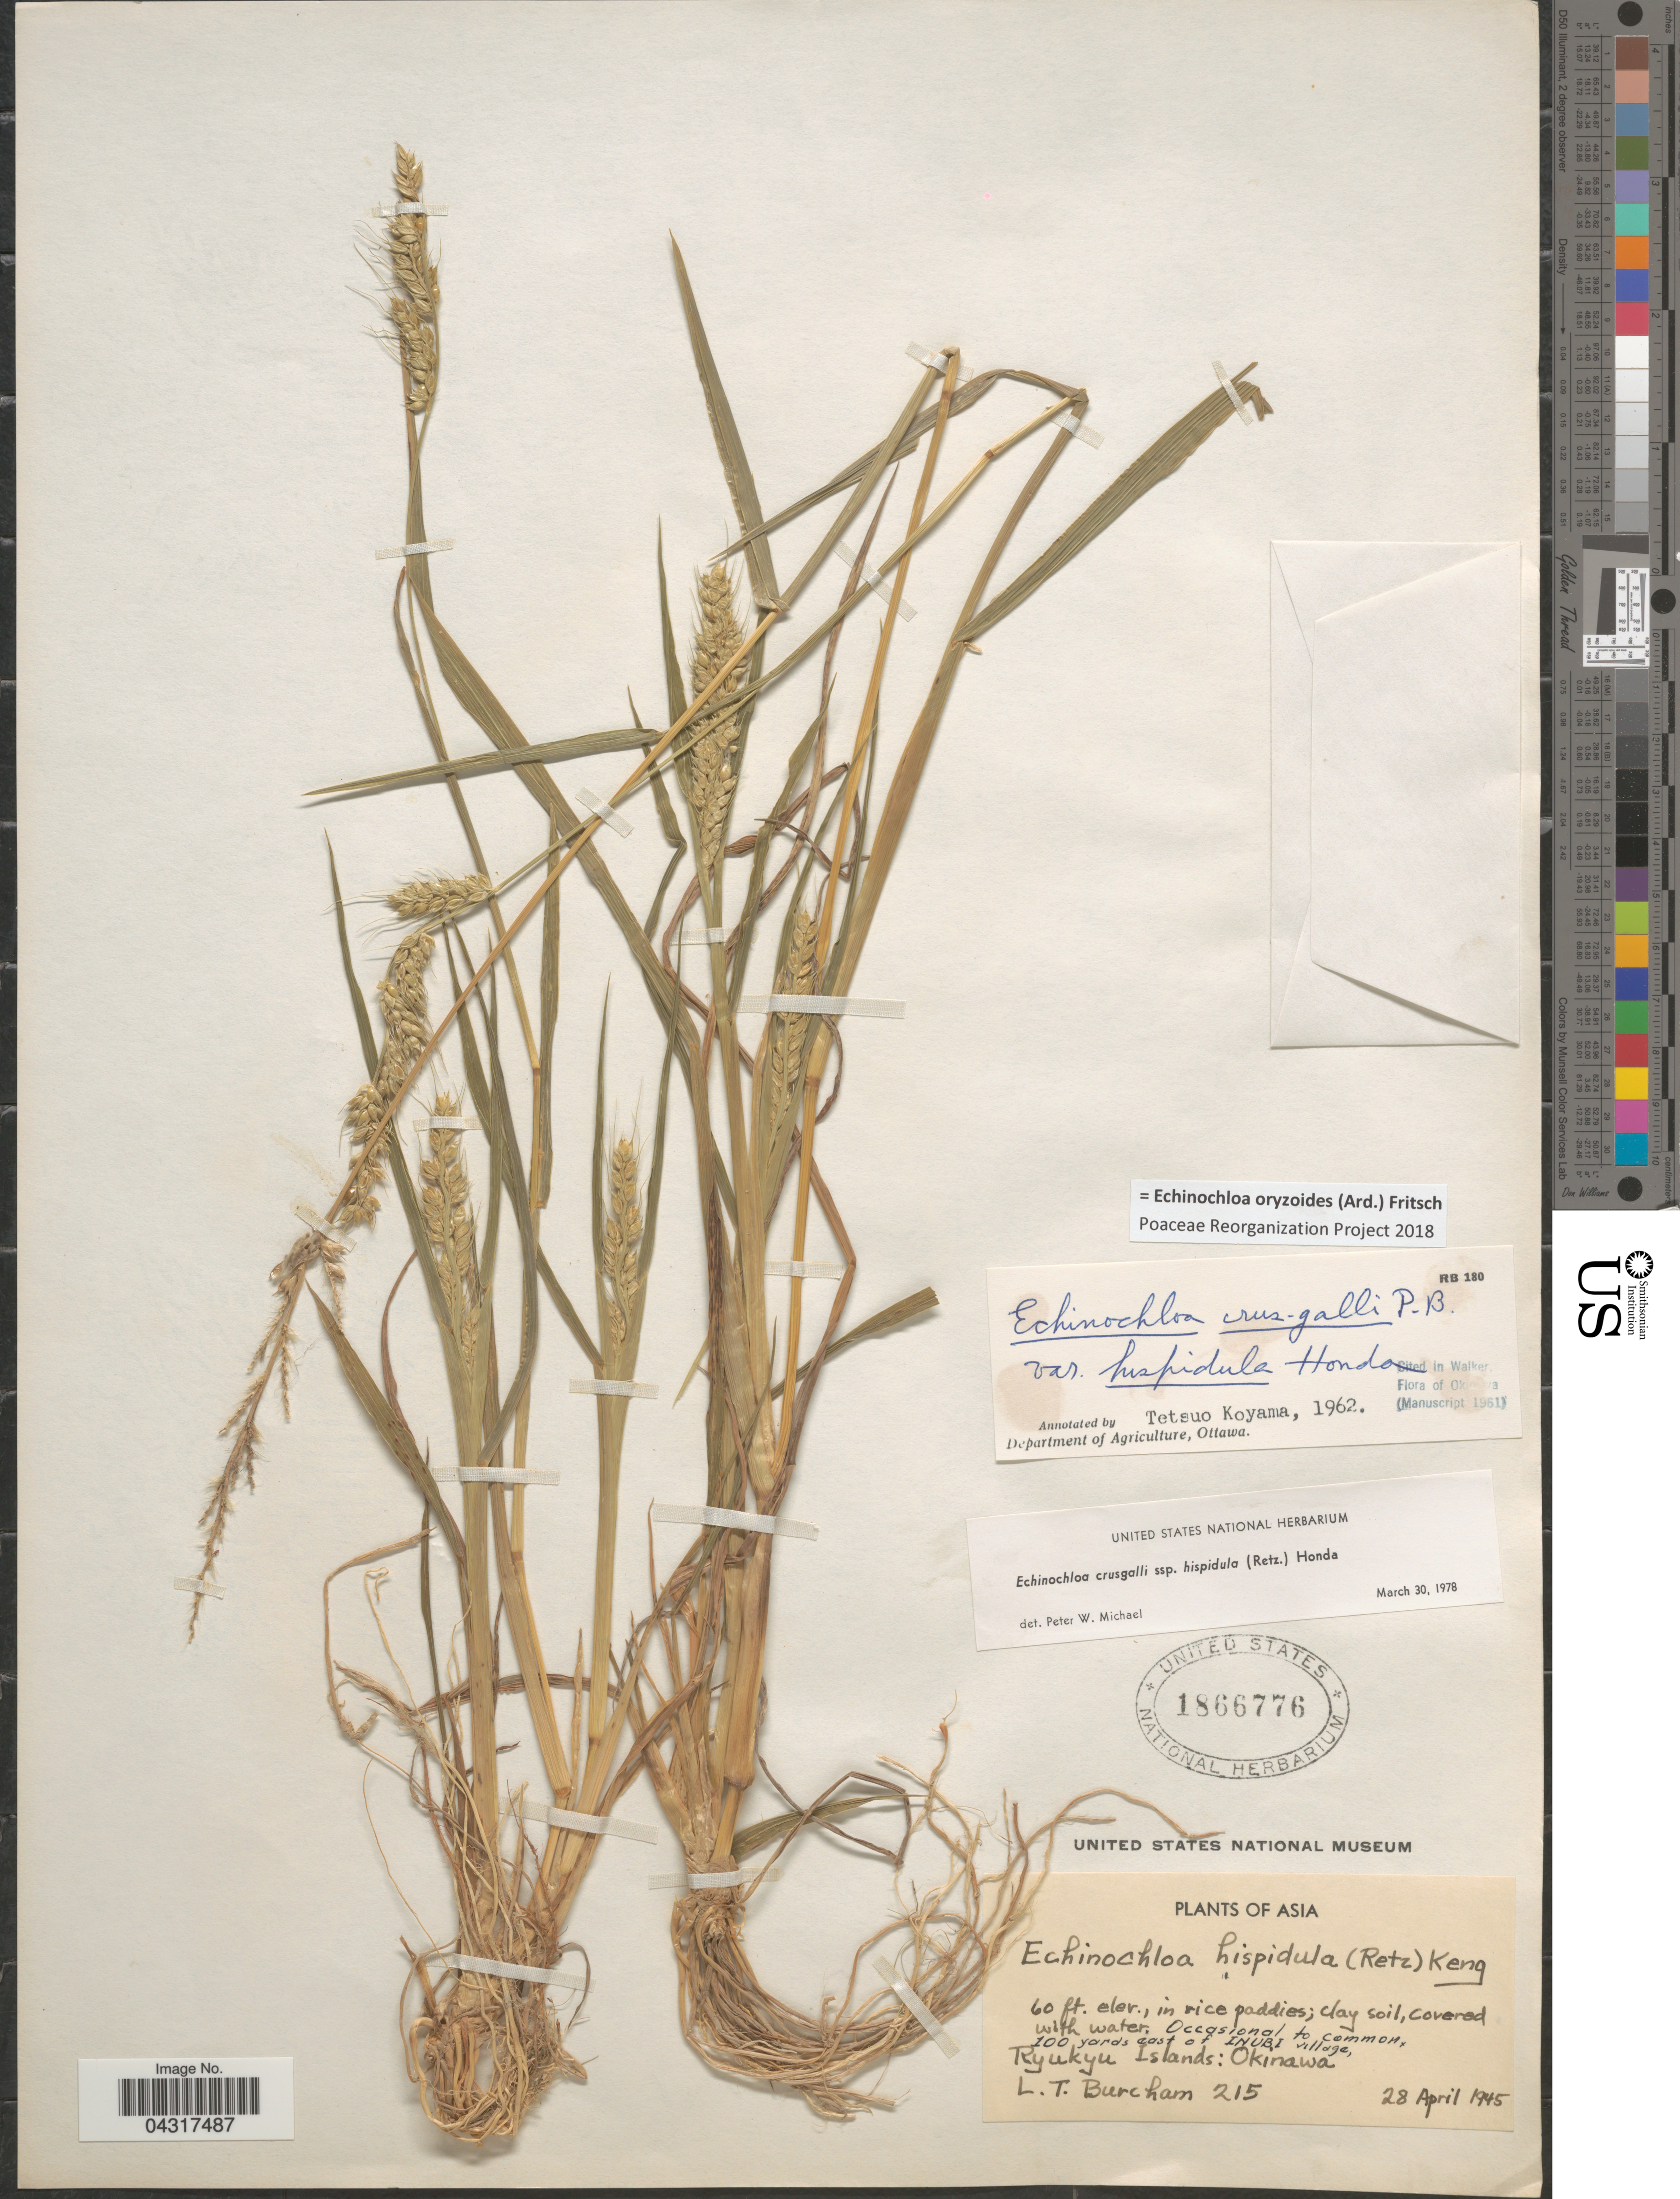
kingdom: Plantae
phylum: Tracheophyta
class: Liliopsida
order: Poales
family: Poaceae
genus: Echinochloa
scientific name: Echinochloa oryzoides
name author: (Ard.) Fritsch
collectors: L. Burcham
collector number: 215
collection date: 1945-04-28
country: Japan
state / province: Okinawa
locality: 100 yards east of Inubi Village, Ryukyu Islands: Okinawa.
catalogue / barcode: US 1866776